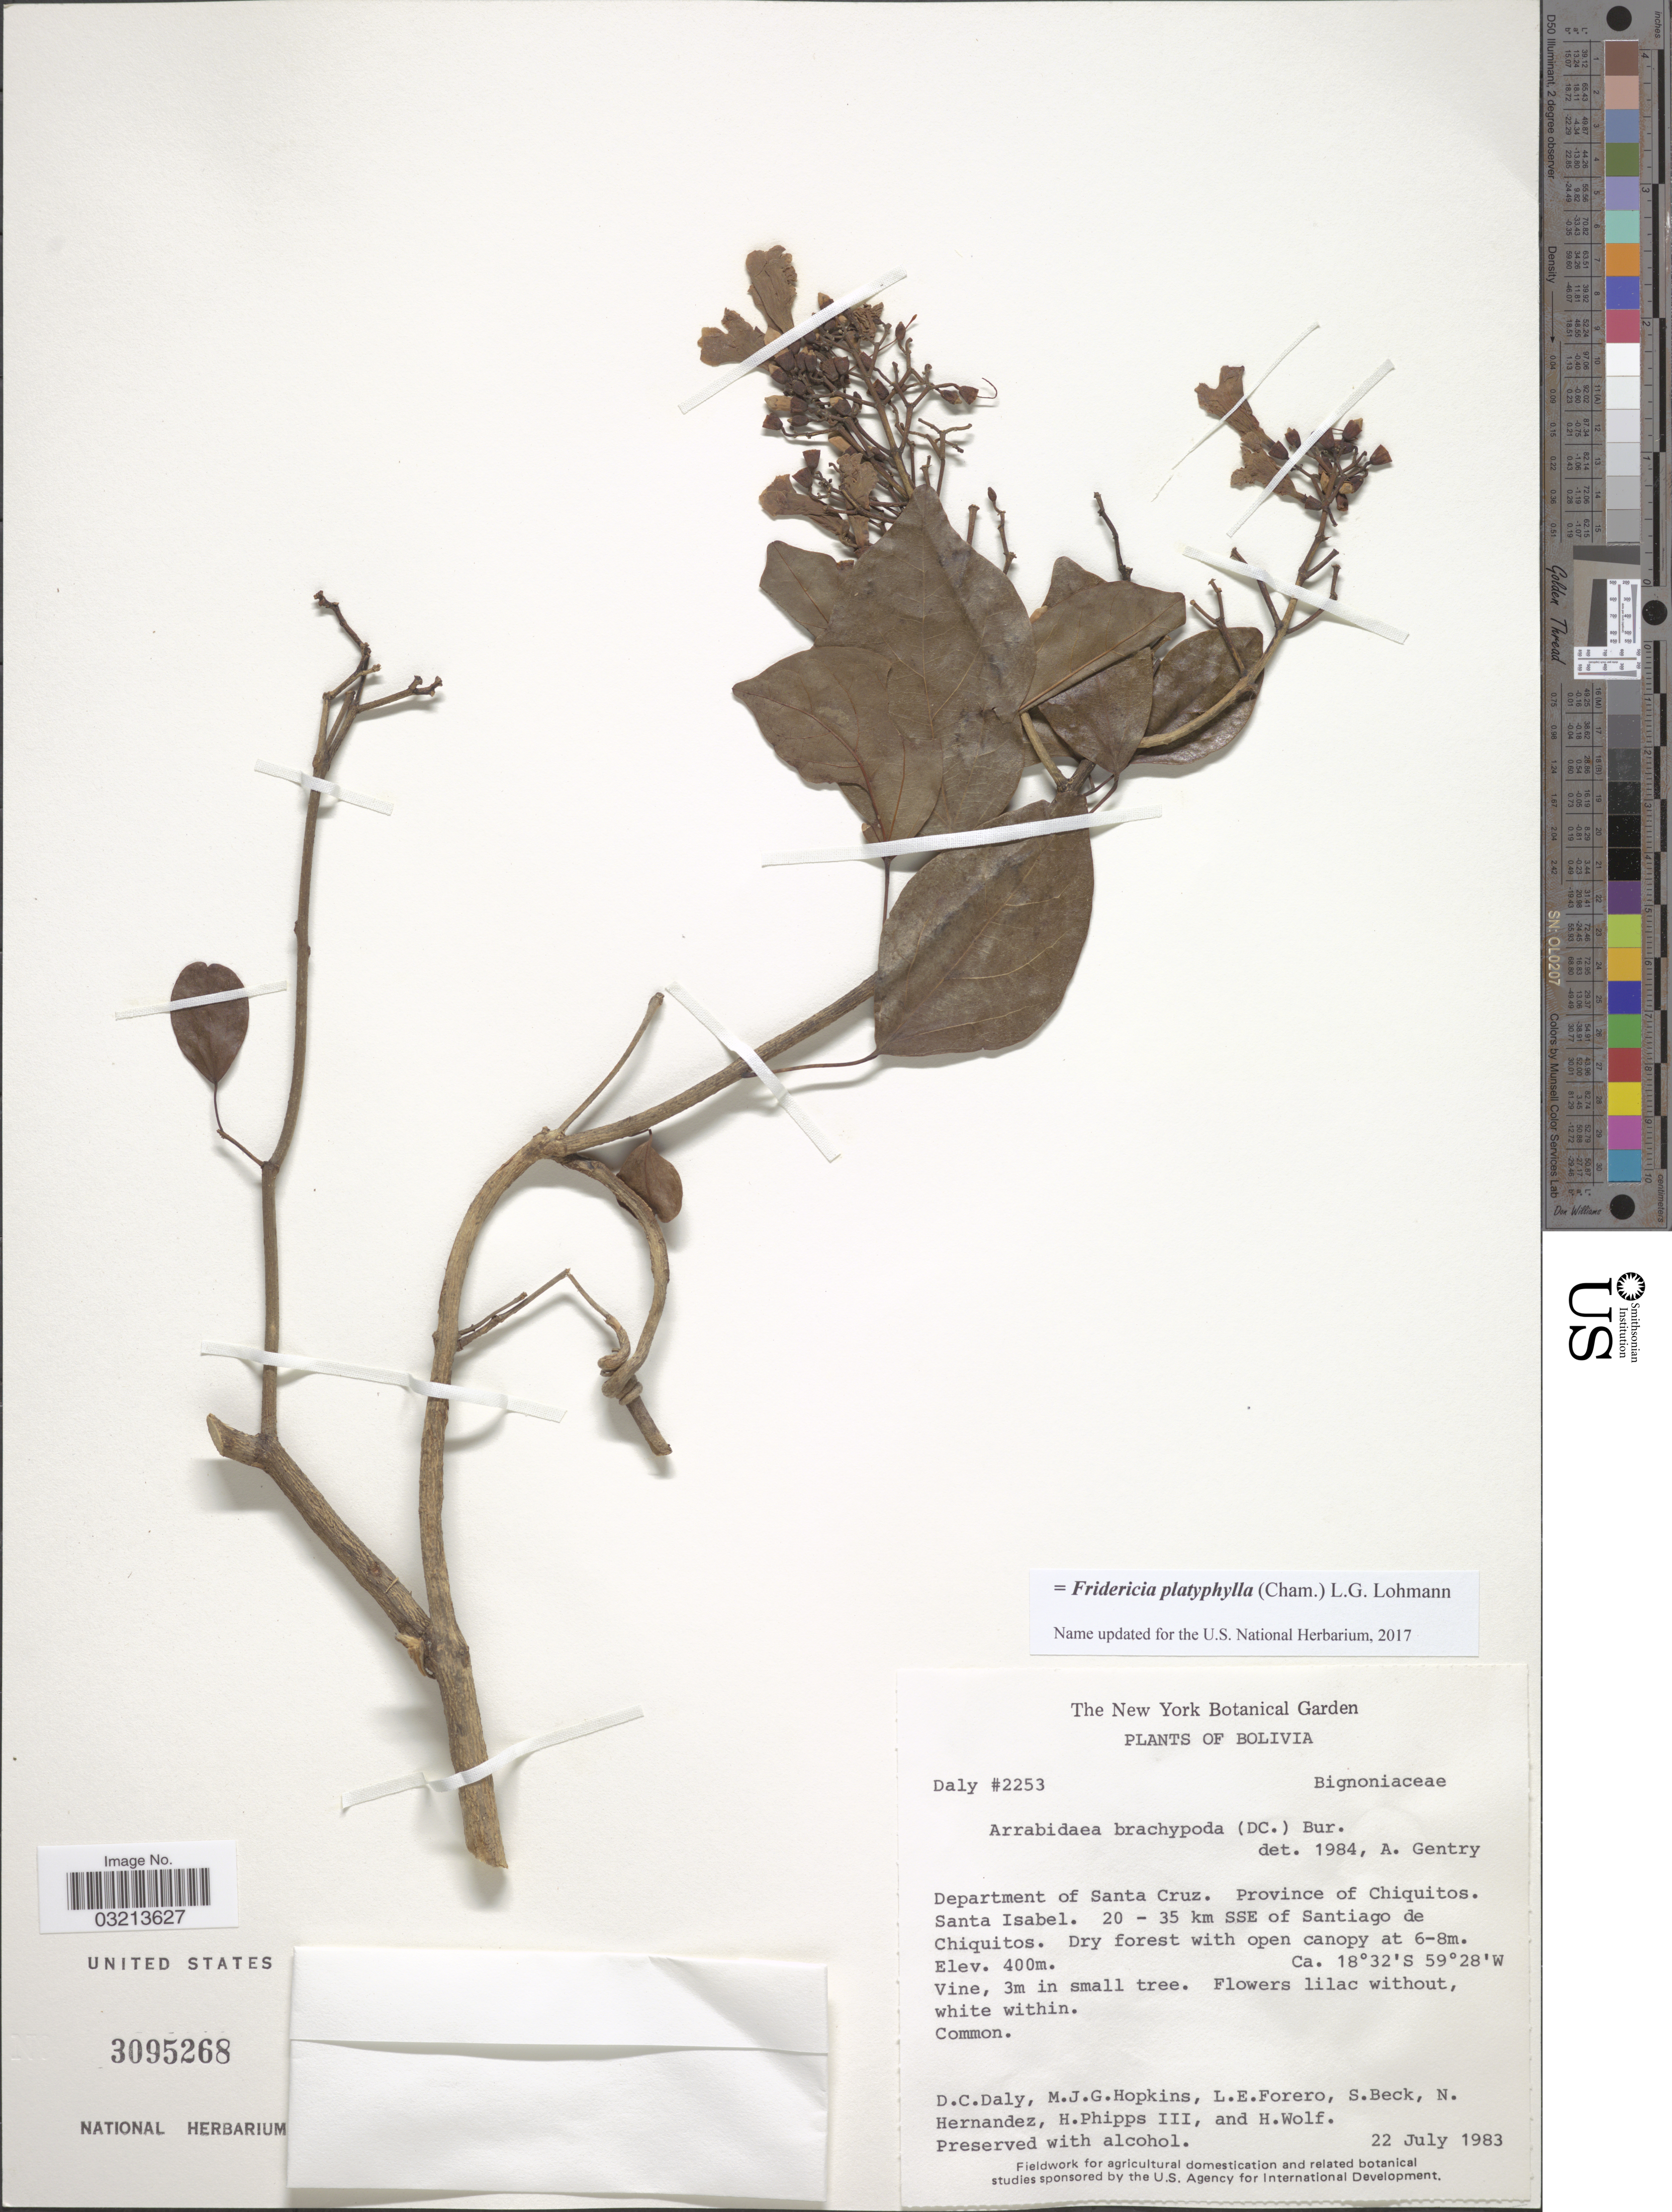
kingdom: Plantae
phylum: Tracheophyta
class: Magnoliopsida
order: Lamiales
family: Bignoniaceae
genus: Fridericia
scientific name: Fridericia platyphylla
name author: (Cham.) L.G. Lohmann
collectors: D. C. Daly, M. J. G. Hopkins, L. Forero, S. G. Beck & et al.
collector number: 2253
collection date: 1983-07-22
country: Bolivia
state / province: Santa Cruz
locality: Department of Santa Cruz. Province of Chiquitos. Santa Isabel. 20-35 km SSE of Santiago de Chiquitos.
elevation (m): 400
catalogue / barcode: US 3095268